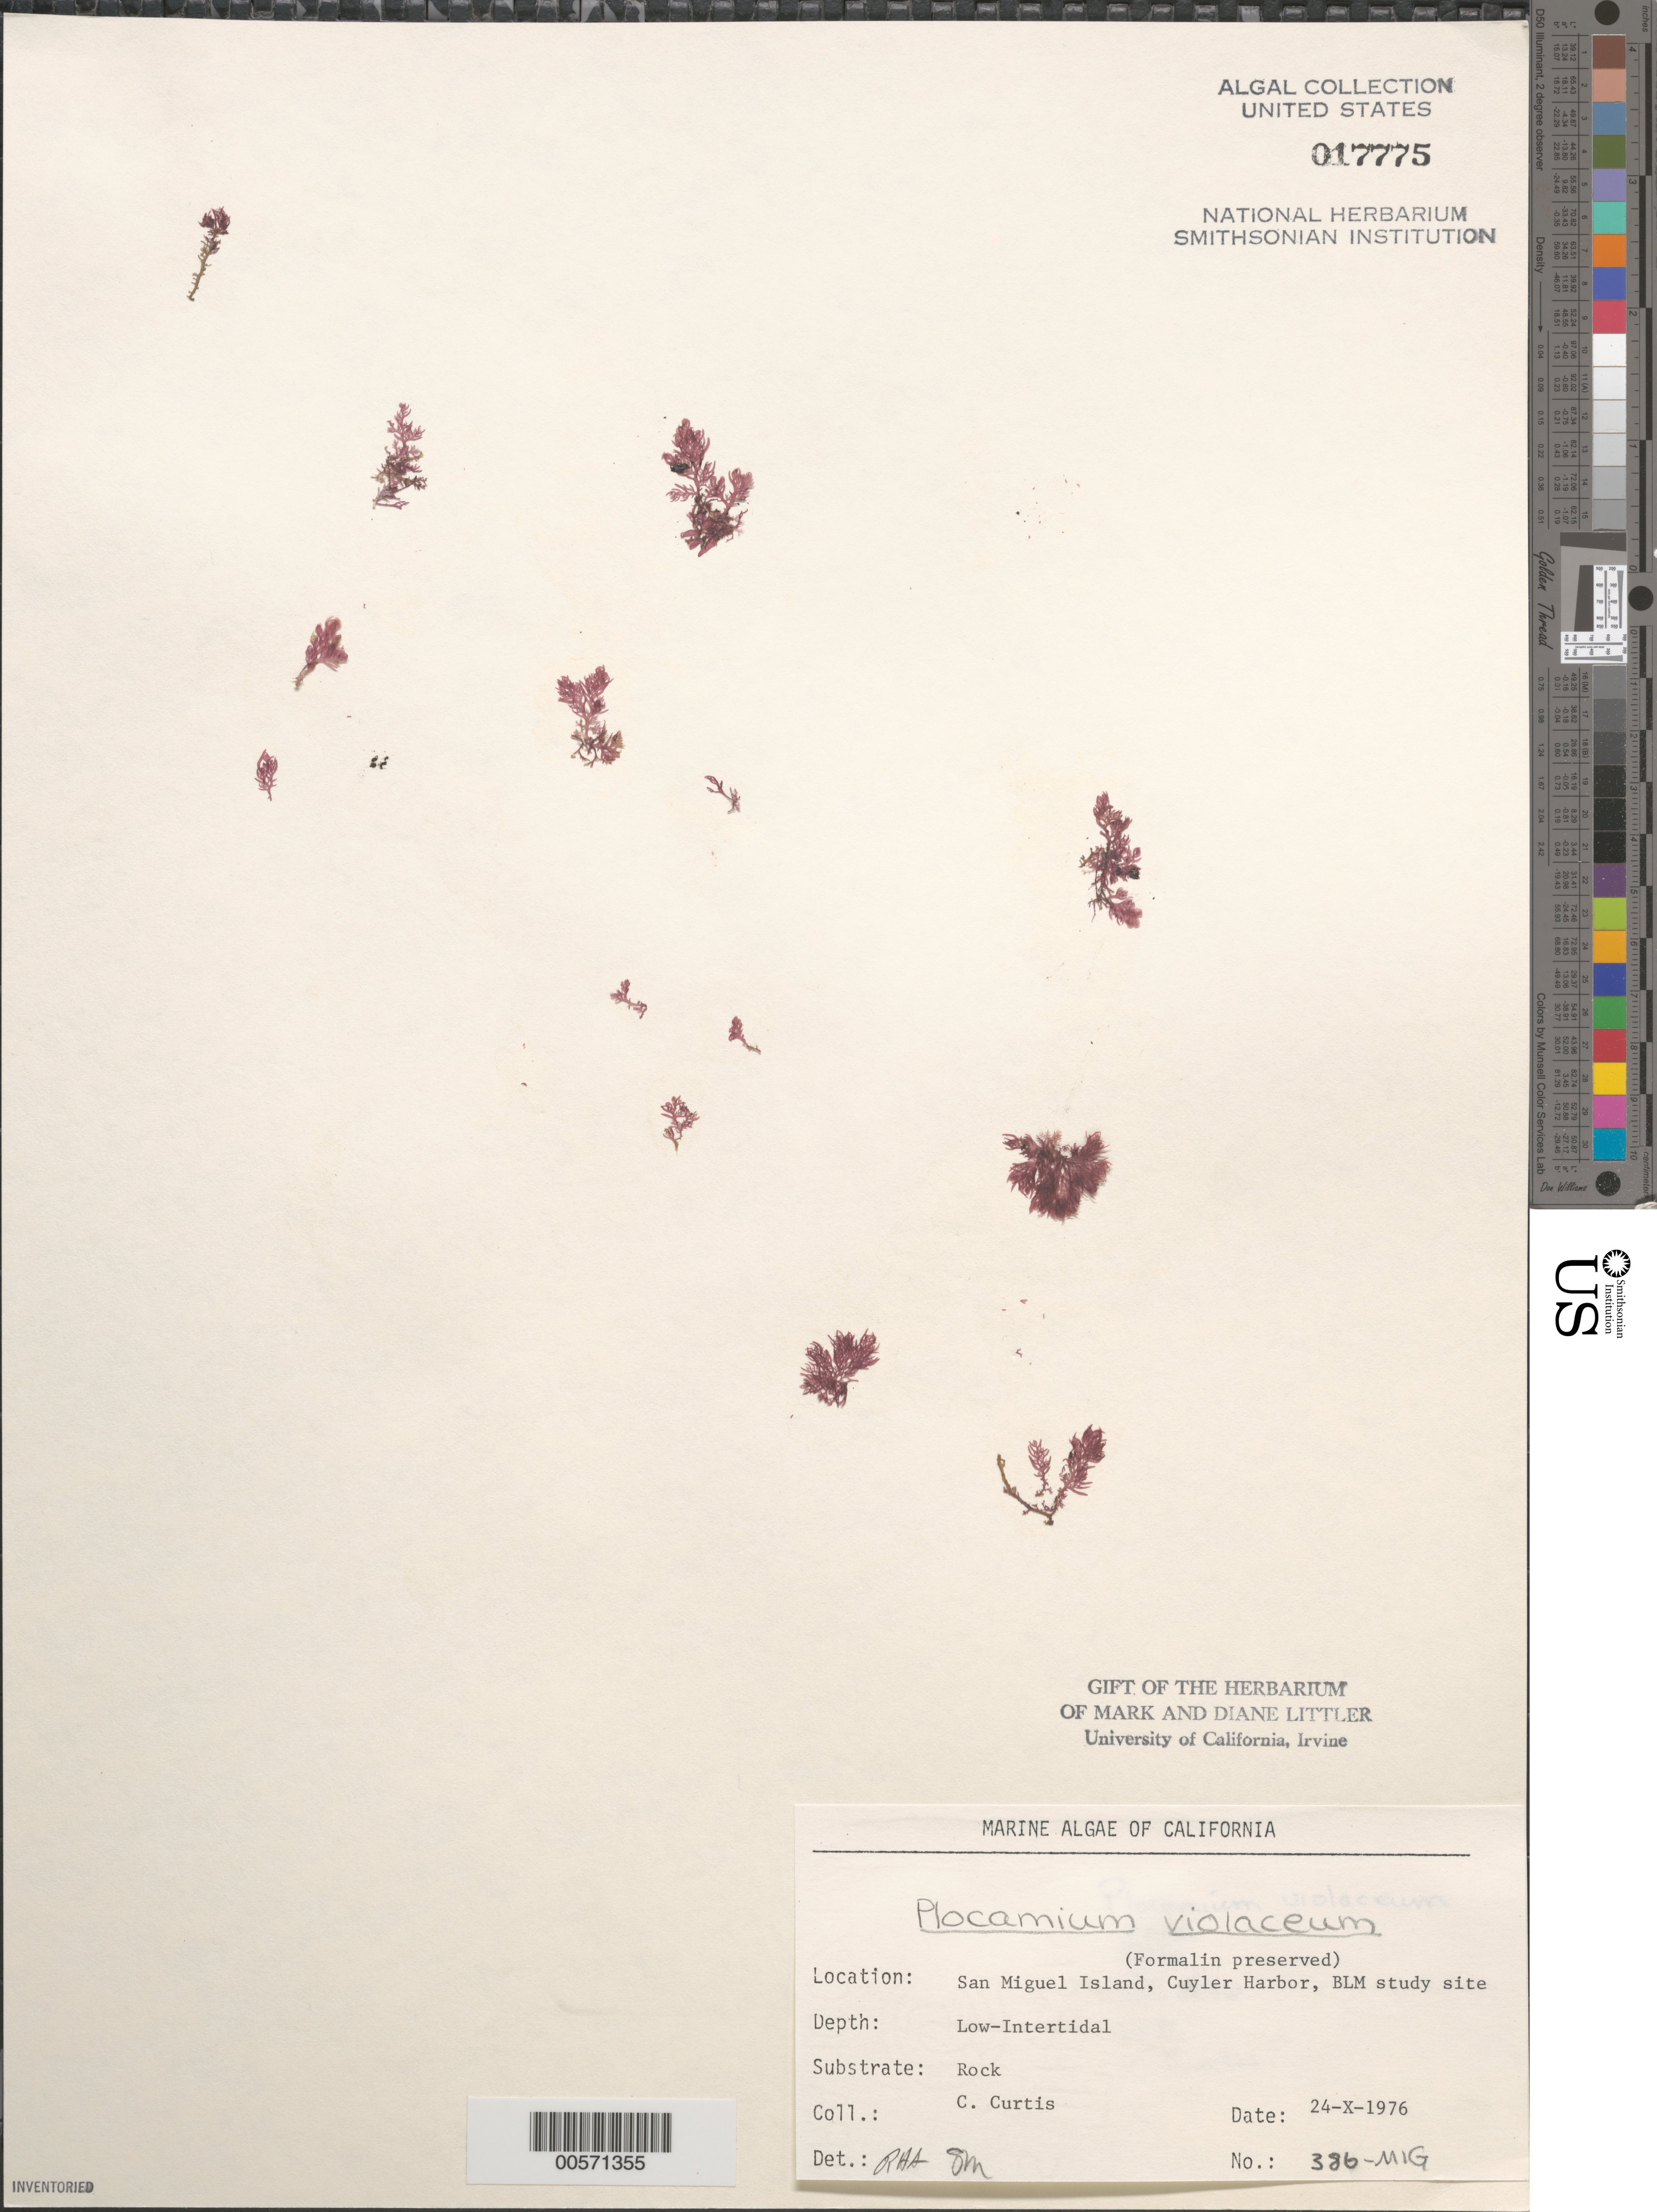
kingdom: Plantae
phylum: Rhodophyta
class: Florideophyceae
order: Plocamiales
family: Plocamiaceae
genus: Plocamium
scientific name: Plocamium violaceum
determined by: Sims, Robert H.; Murray, S. N.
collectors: C. Curtis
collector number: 386-mig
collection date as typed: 24 Oct 1976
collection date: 1976-10-24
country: United States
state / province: California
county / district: Santa Barbara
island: San Miguel Island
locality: Cuyler Harbor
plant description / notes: BLM-SOCALBIGHT Rocky Intertidal Survey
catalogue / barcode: US 17775